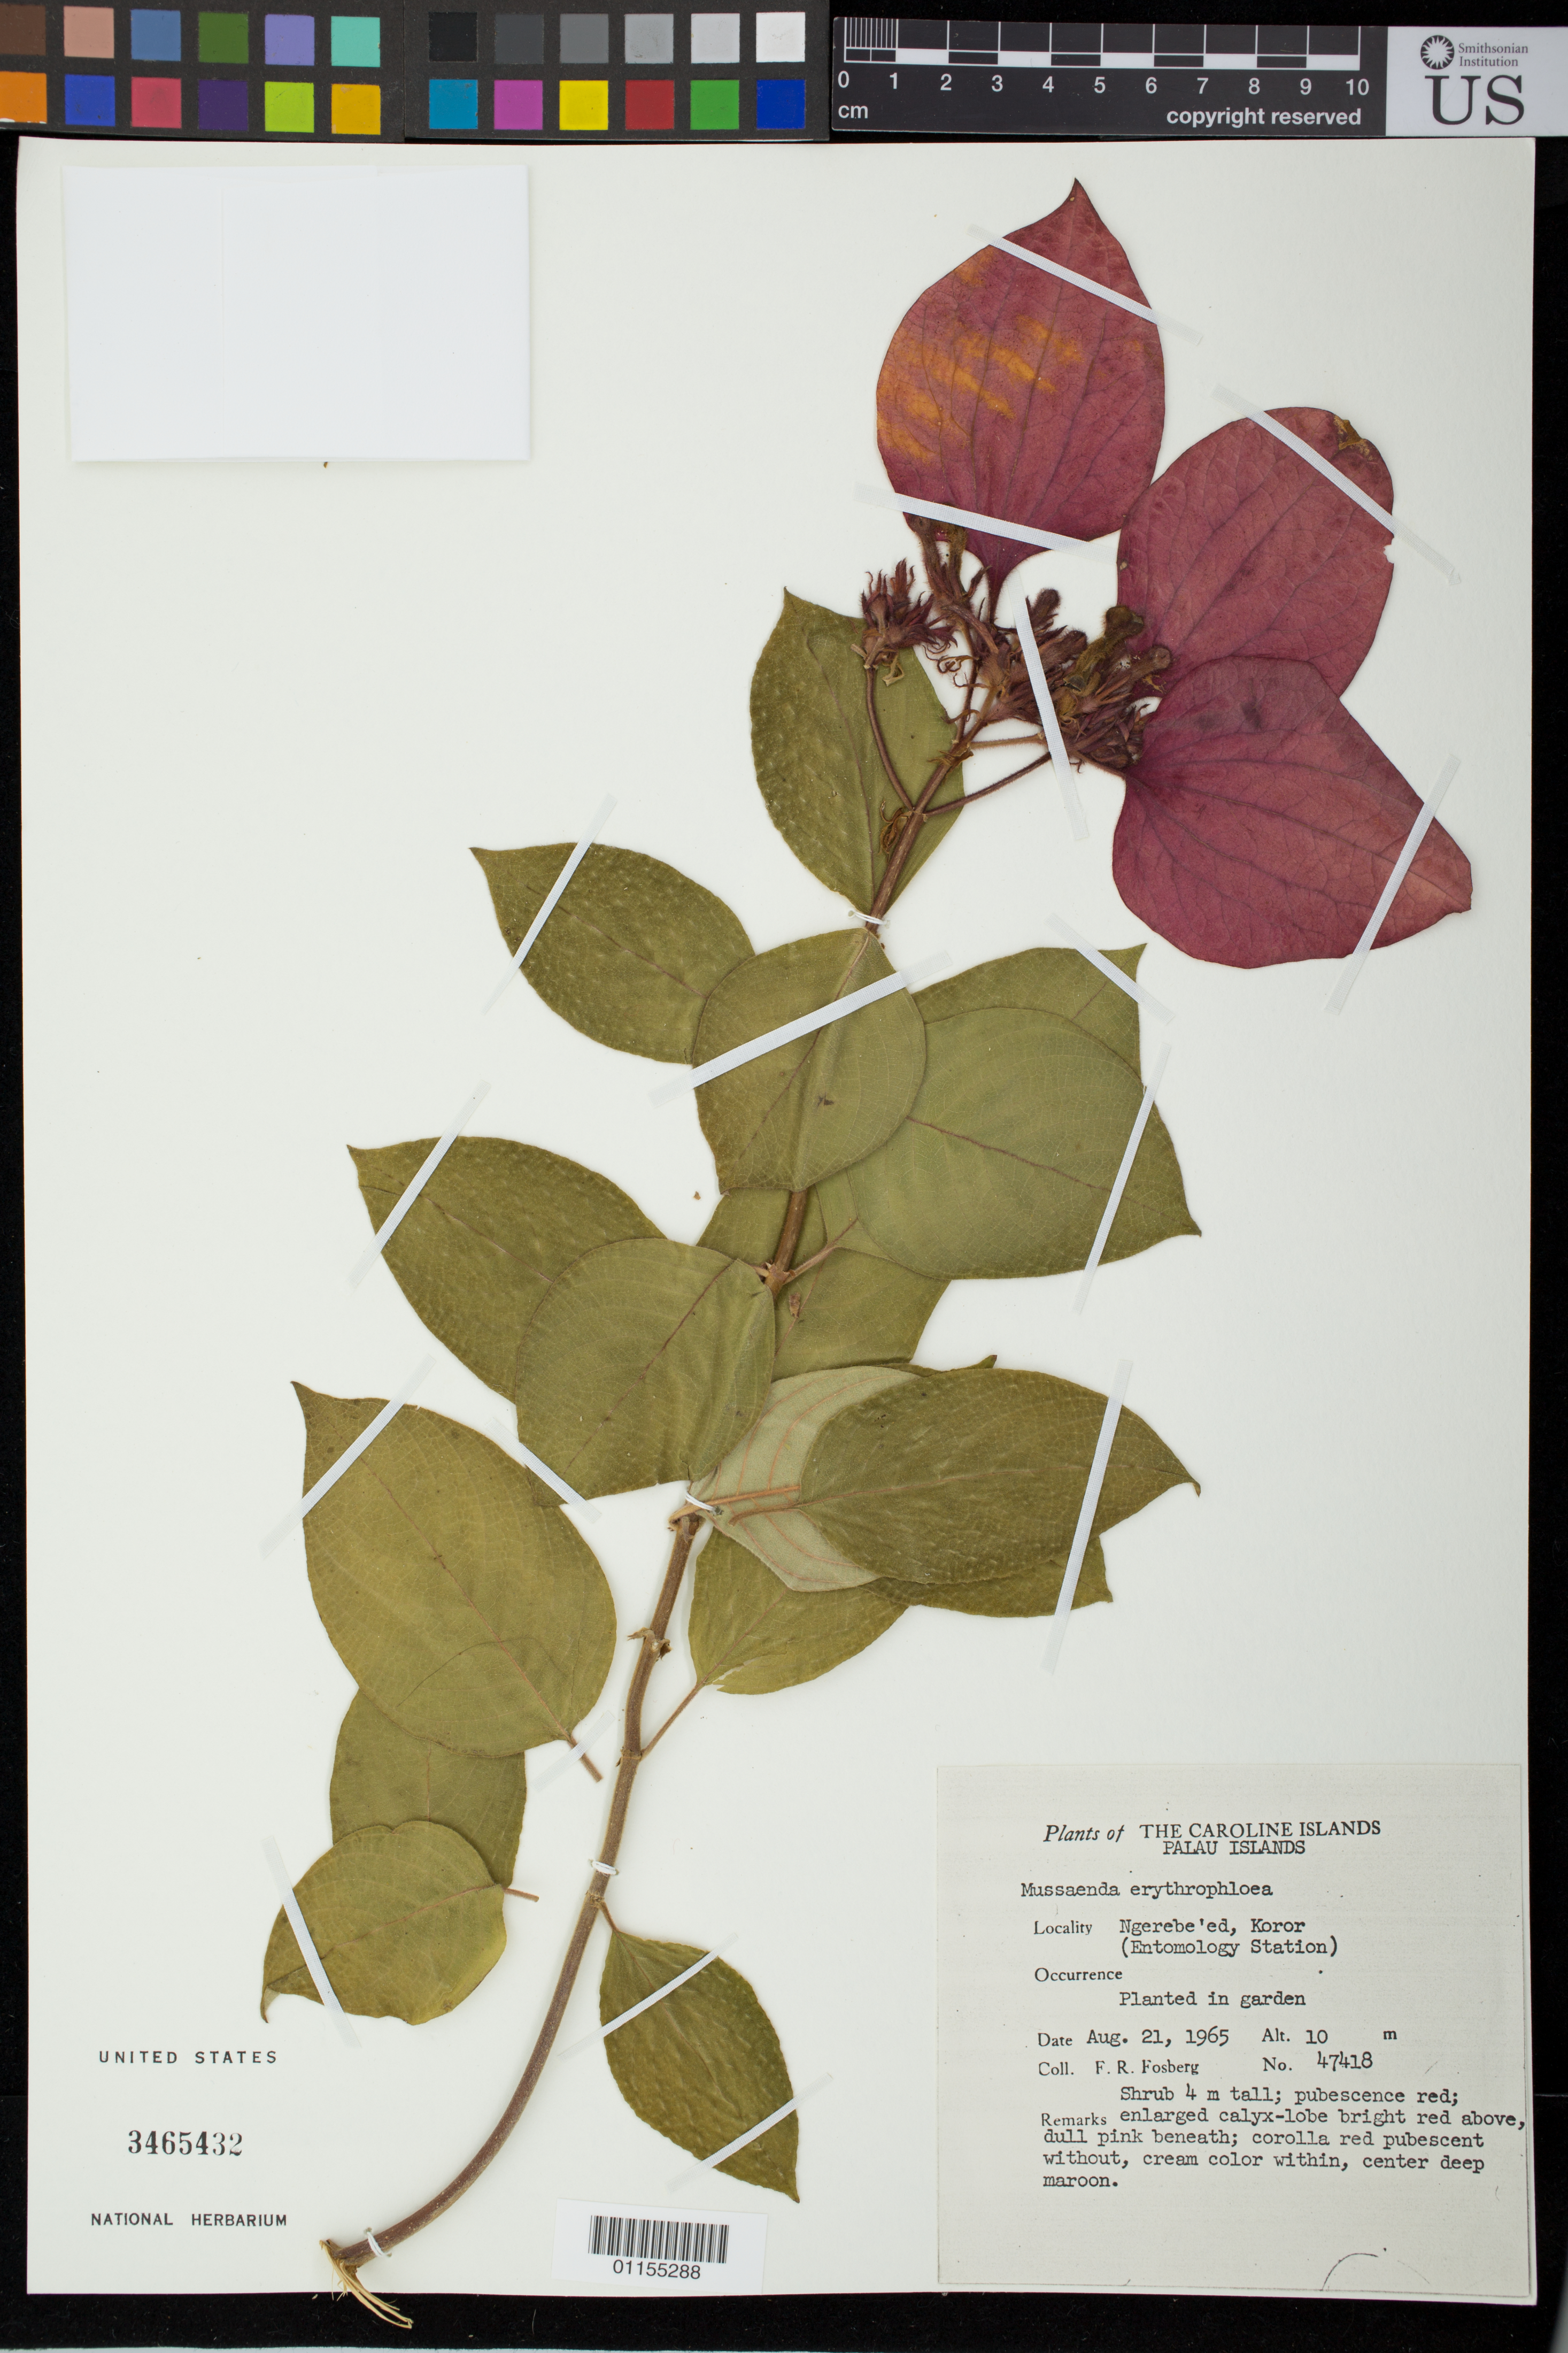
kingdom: Plantae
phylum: Tracheophyta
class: Magnoliopsida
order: Gentianales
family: Rubiaceae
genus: Mussaenda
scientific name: Mussaenda erythrophylla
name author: Schumach. & Thonn.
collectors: F. R. Fosberg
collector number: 47418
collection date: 1965-08-21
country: Palau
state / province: Koror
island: Koror I.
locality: Ngerebe'ed (entomology station).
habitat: planted in garden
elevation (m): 10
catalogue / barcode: US 3465432